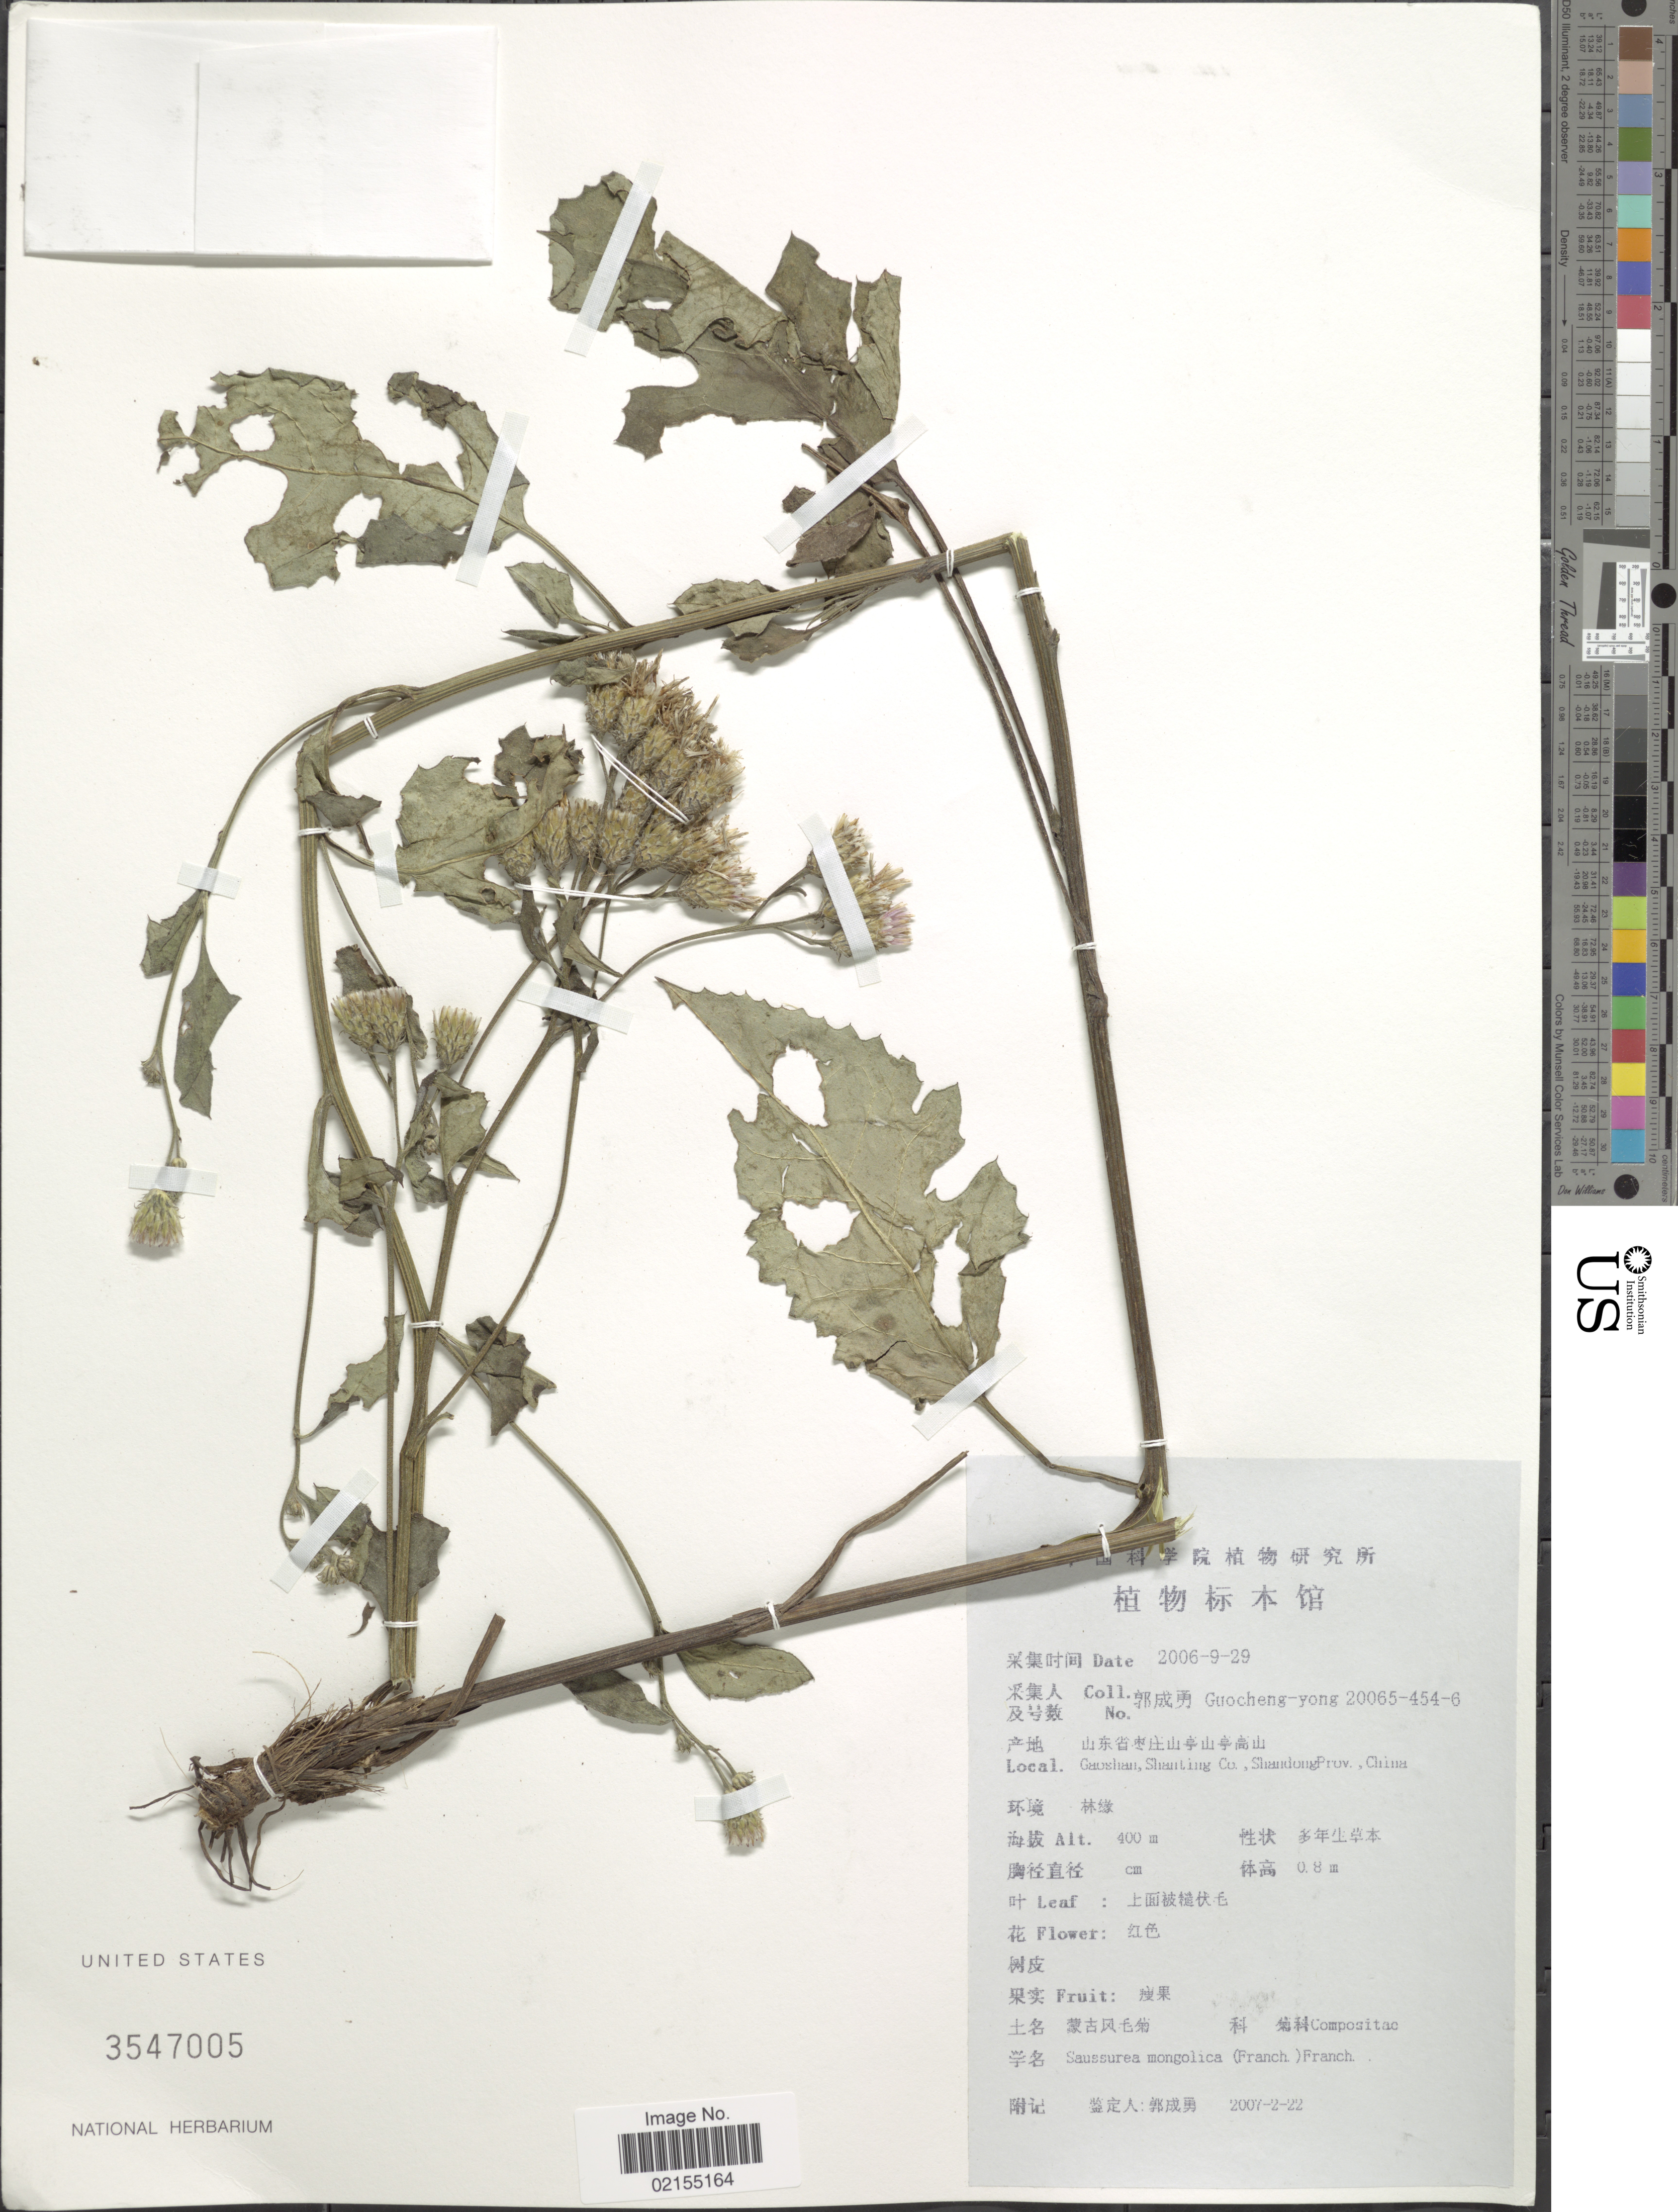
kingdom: Plantae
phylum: Tracheophyta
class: Magnoliopsida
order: Asterales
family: Asteraceae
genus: Saussurea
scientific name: Saussurea mongolica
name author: (Franch.) Franch.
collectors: Guo cheng-yong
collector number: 20065-454-6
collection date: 2006-09-29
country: China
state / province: Shandong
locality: Gaoshan, Shanling Co., Shandong Prov., China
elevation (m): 400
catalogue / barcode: US 3547005